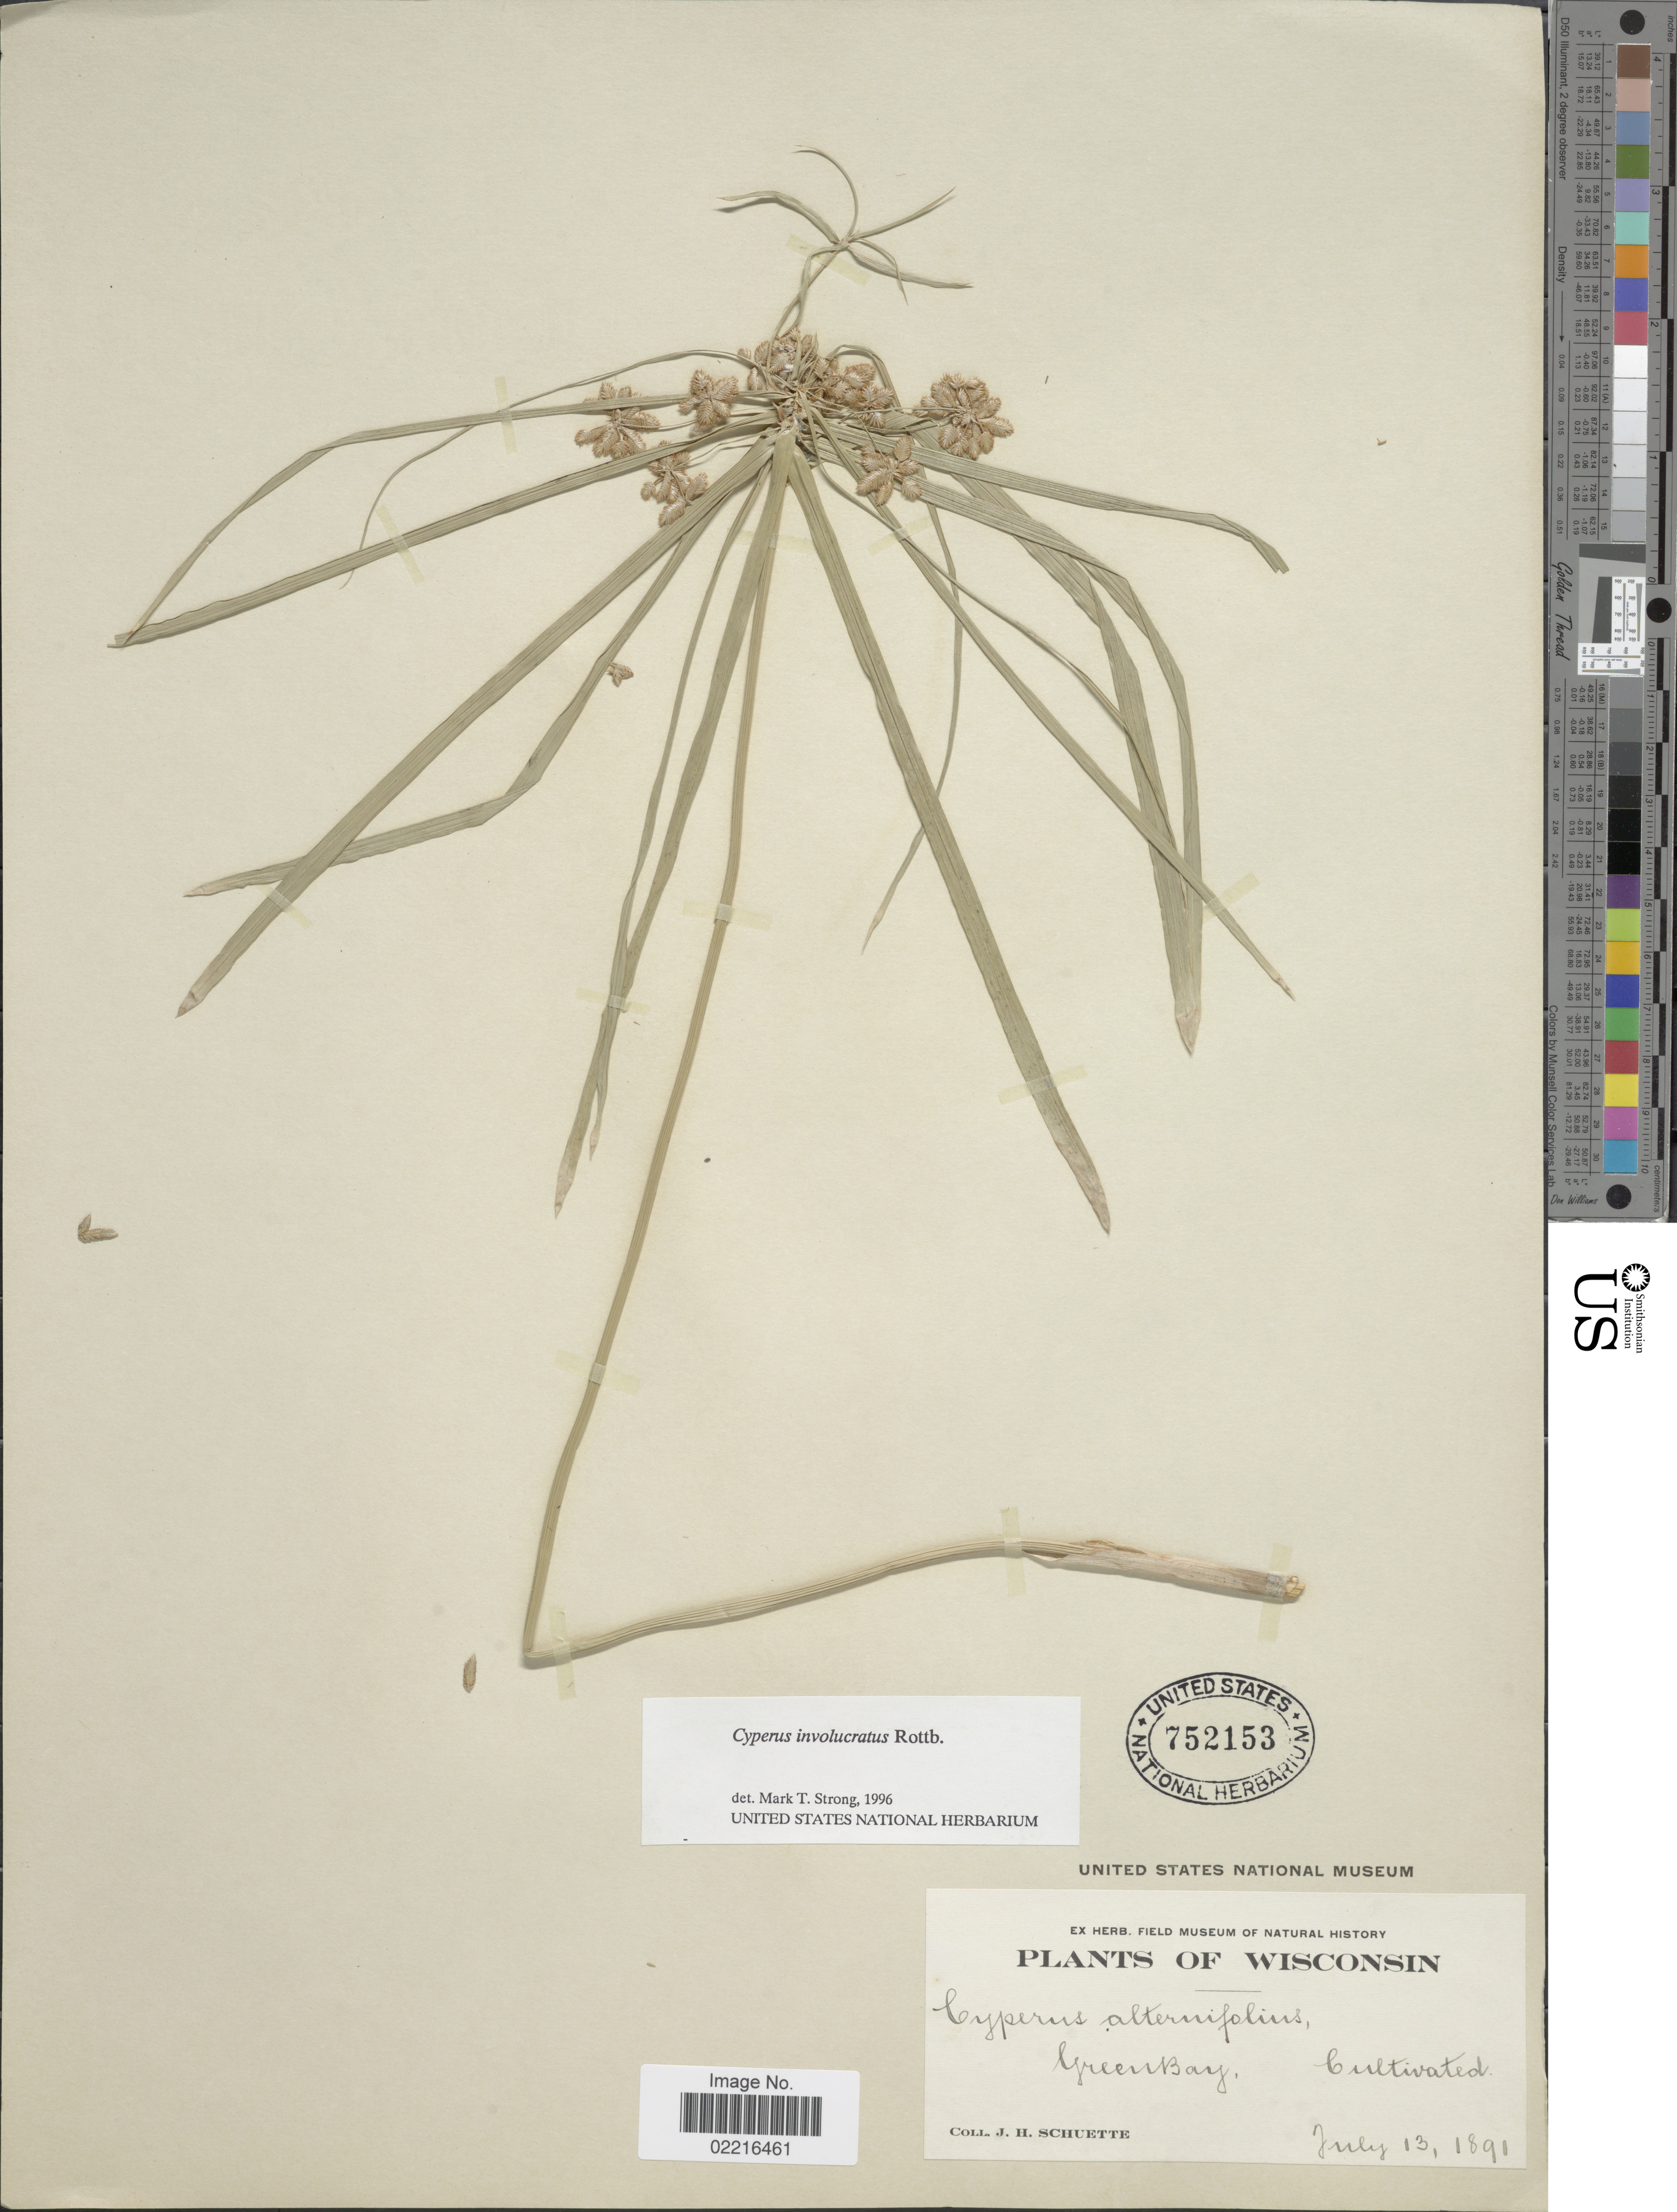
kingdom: Plantae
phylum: Tracheophyta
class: Liliopsida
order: Poales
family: Cyperaceae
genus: Cyperus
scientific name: Cyperus involucratus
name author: Rottb.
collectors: J. H. Schuette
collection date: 1891-07-13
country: United States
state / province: Wisconsin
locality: Green Bay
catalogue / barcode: US 752153